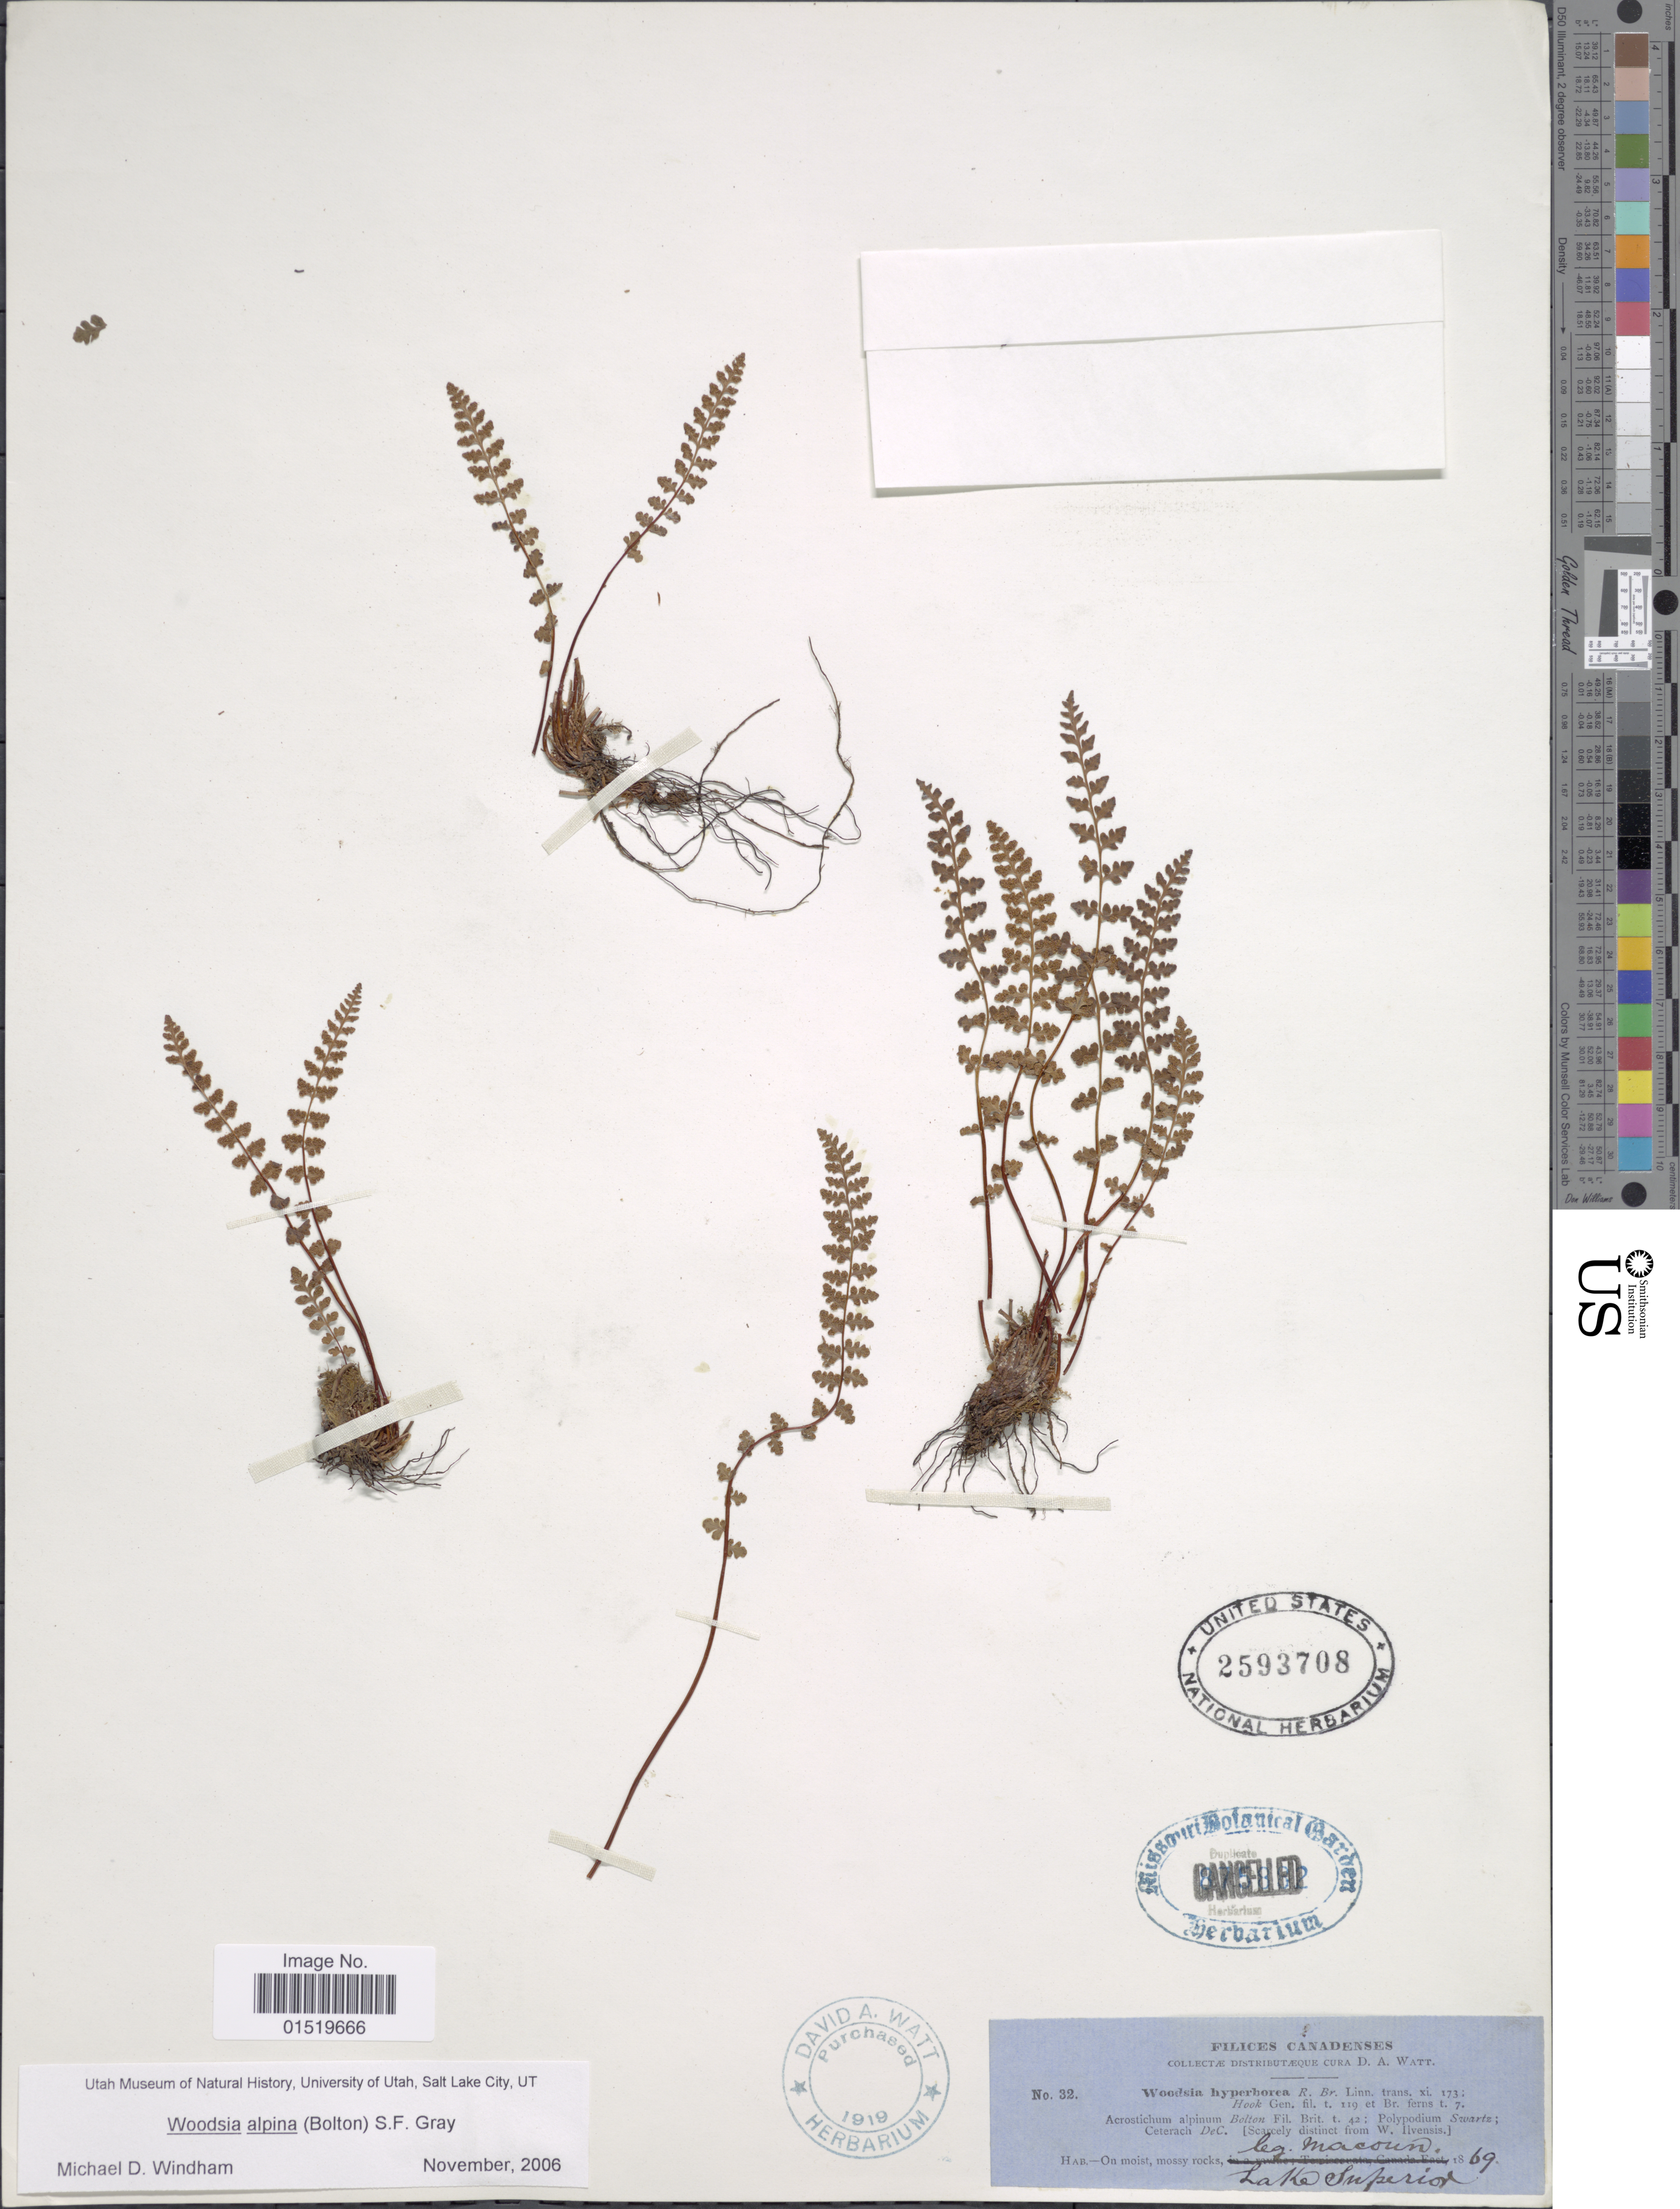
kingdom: Plantae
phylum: Tracheophyta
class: Polypodiopsida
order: Polypodiales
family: Woodsiaceae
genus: Woodsia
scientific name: Woodsia alpina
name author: (Bolton) S.F. Gray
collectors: -- Macoun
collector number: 32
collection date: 1869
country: Canada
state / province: Ontario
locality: On moist, mossy rocks, Lake superior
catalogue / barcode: US 2593708